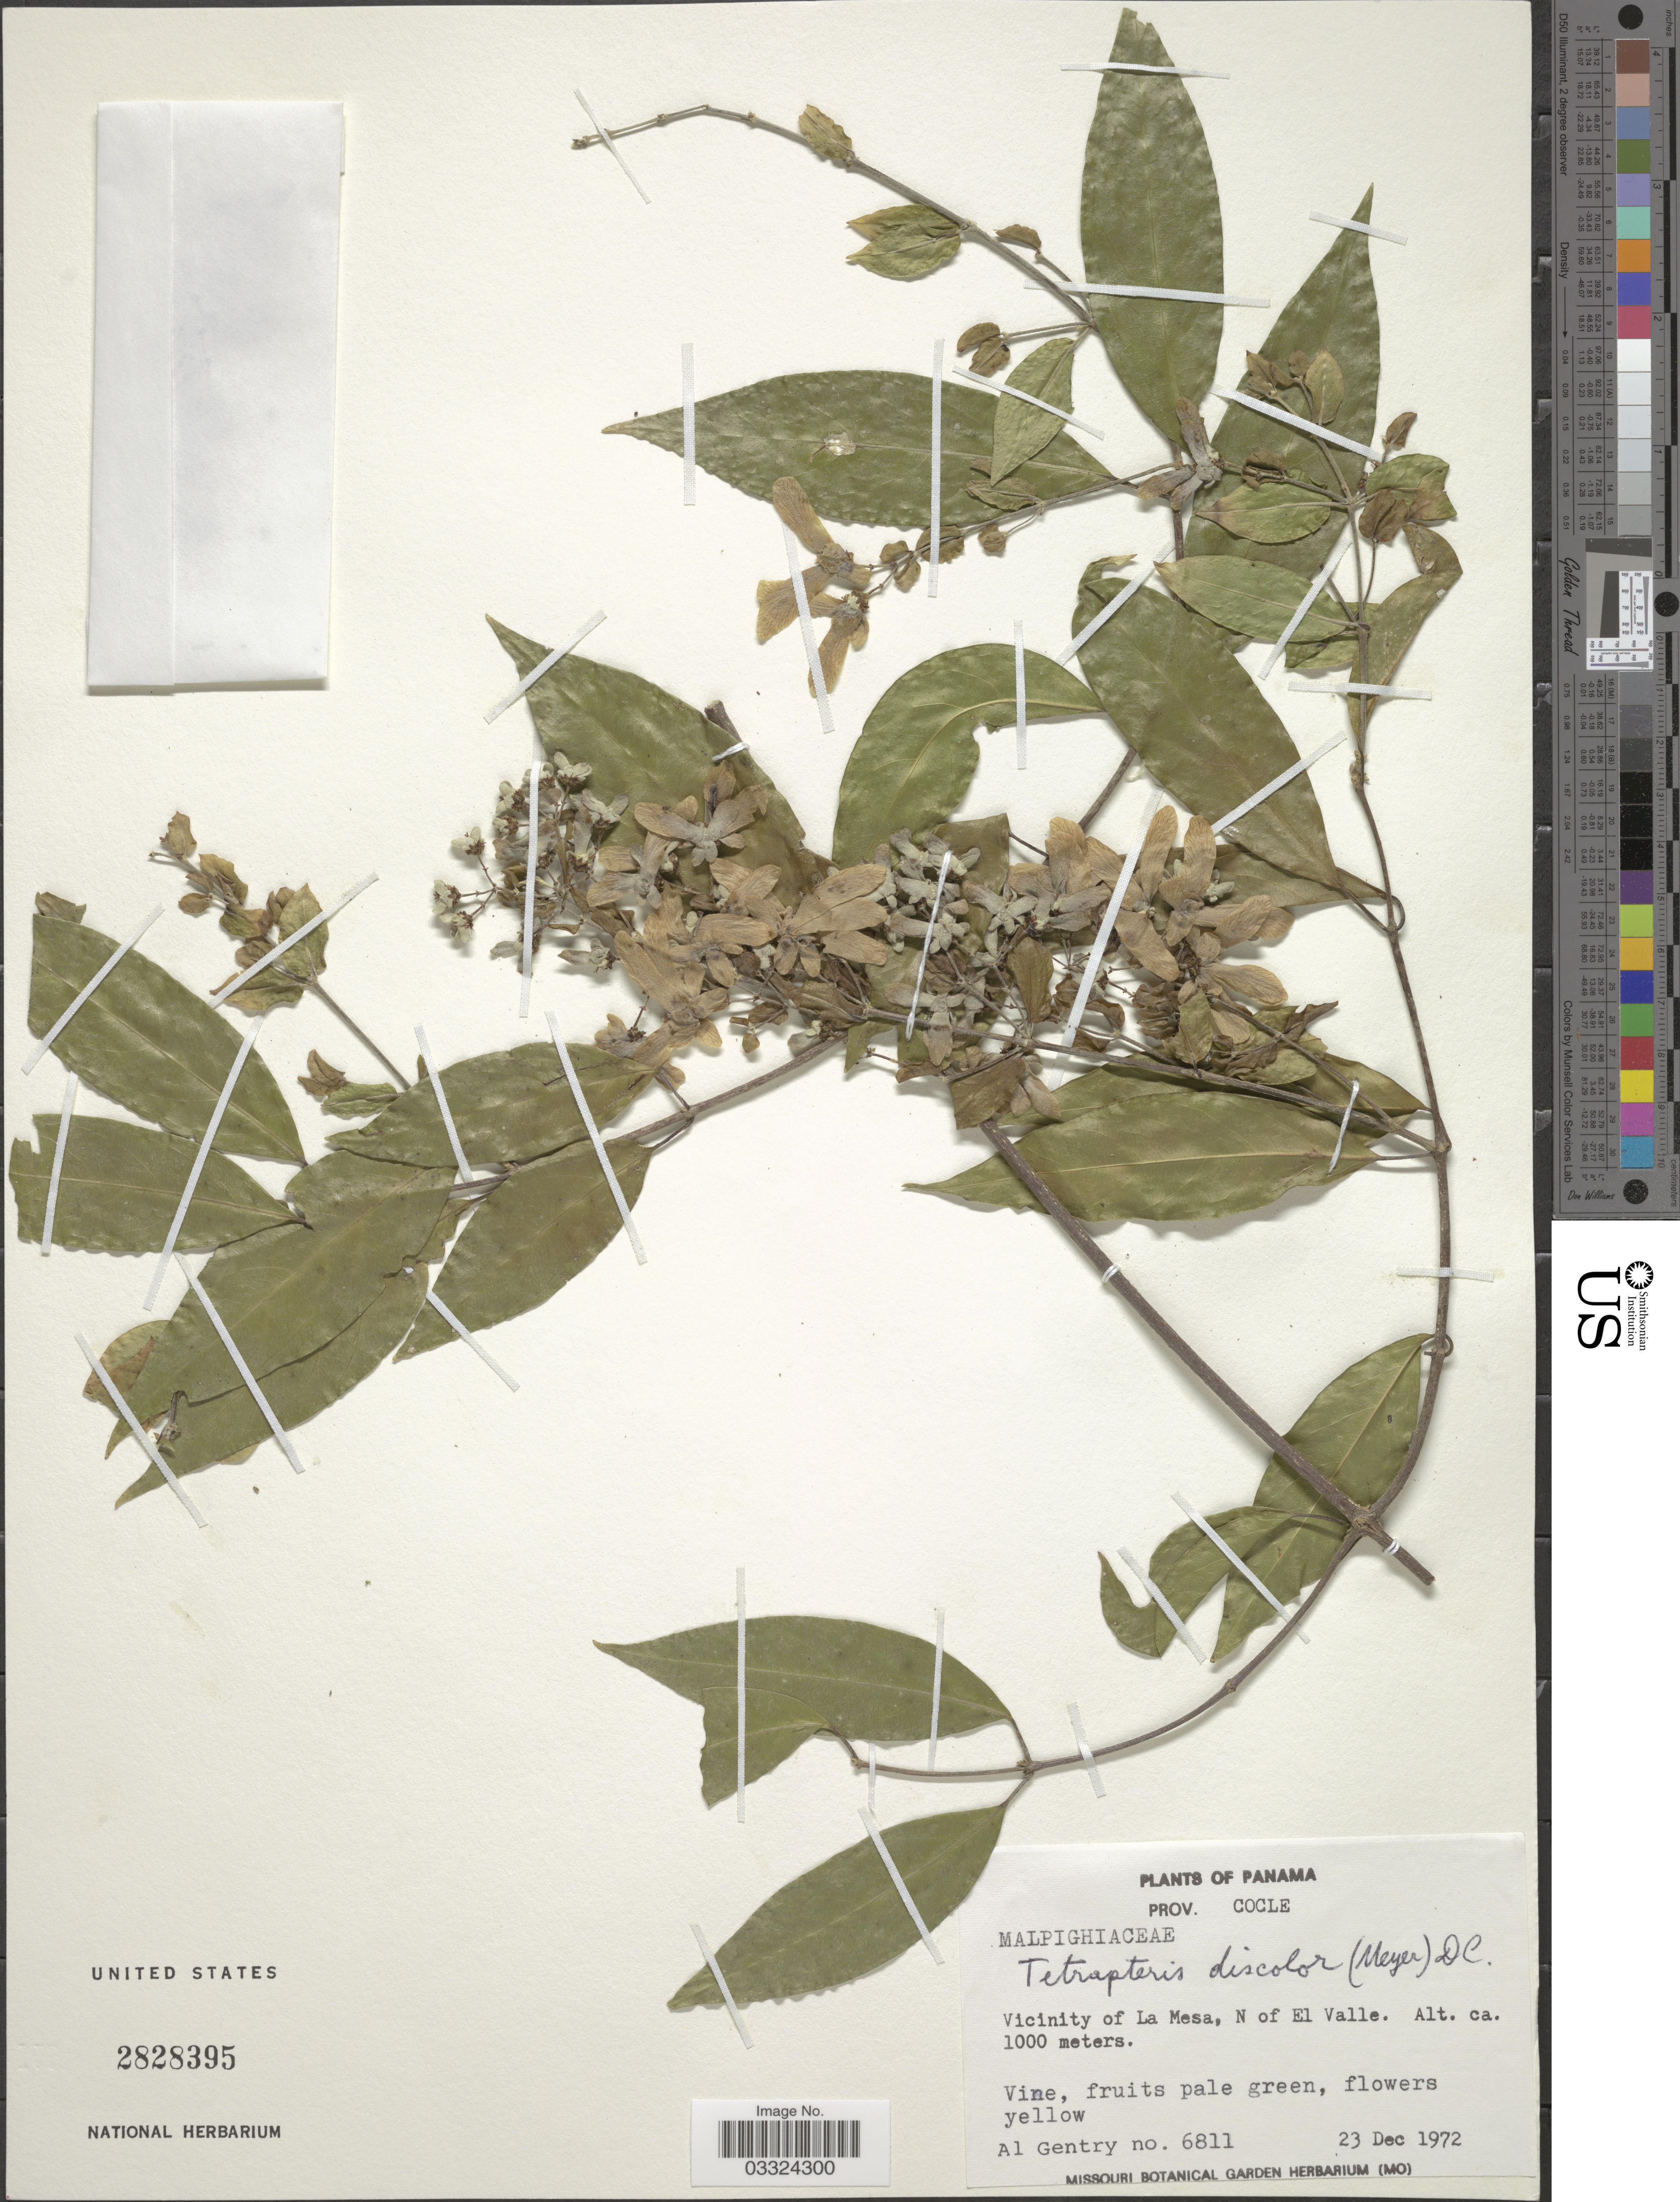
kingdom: Plantae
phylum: Tracheophyta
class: Magnoliopsida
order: Malpighiales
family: Malpighiaceae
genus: Tetrapterys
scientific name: Tetrapterys discolor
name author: (G. Mey.) DC.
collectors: A. H. Gentry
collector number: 6811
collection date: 1972-12-23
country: Panama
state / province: Coclé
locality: Vicinity of La Mesa, N of El Valle.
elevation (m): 1000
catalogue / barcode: US 2828395